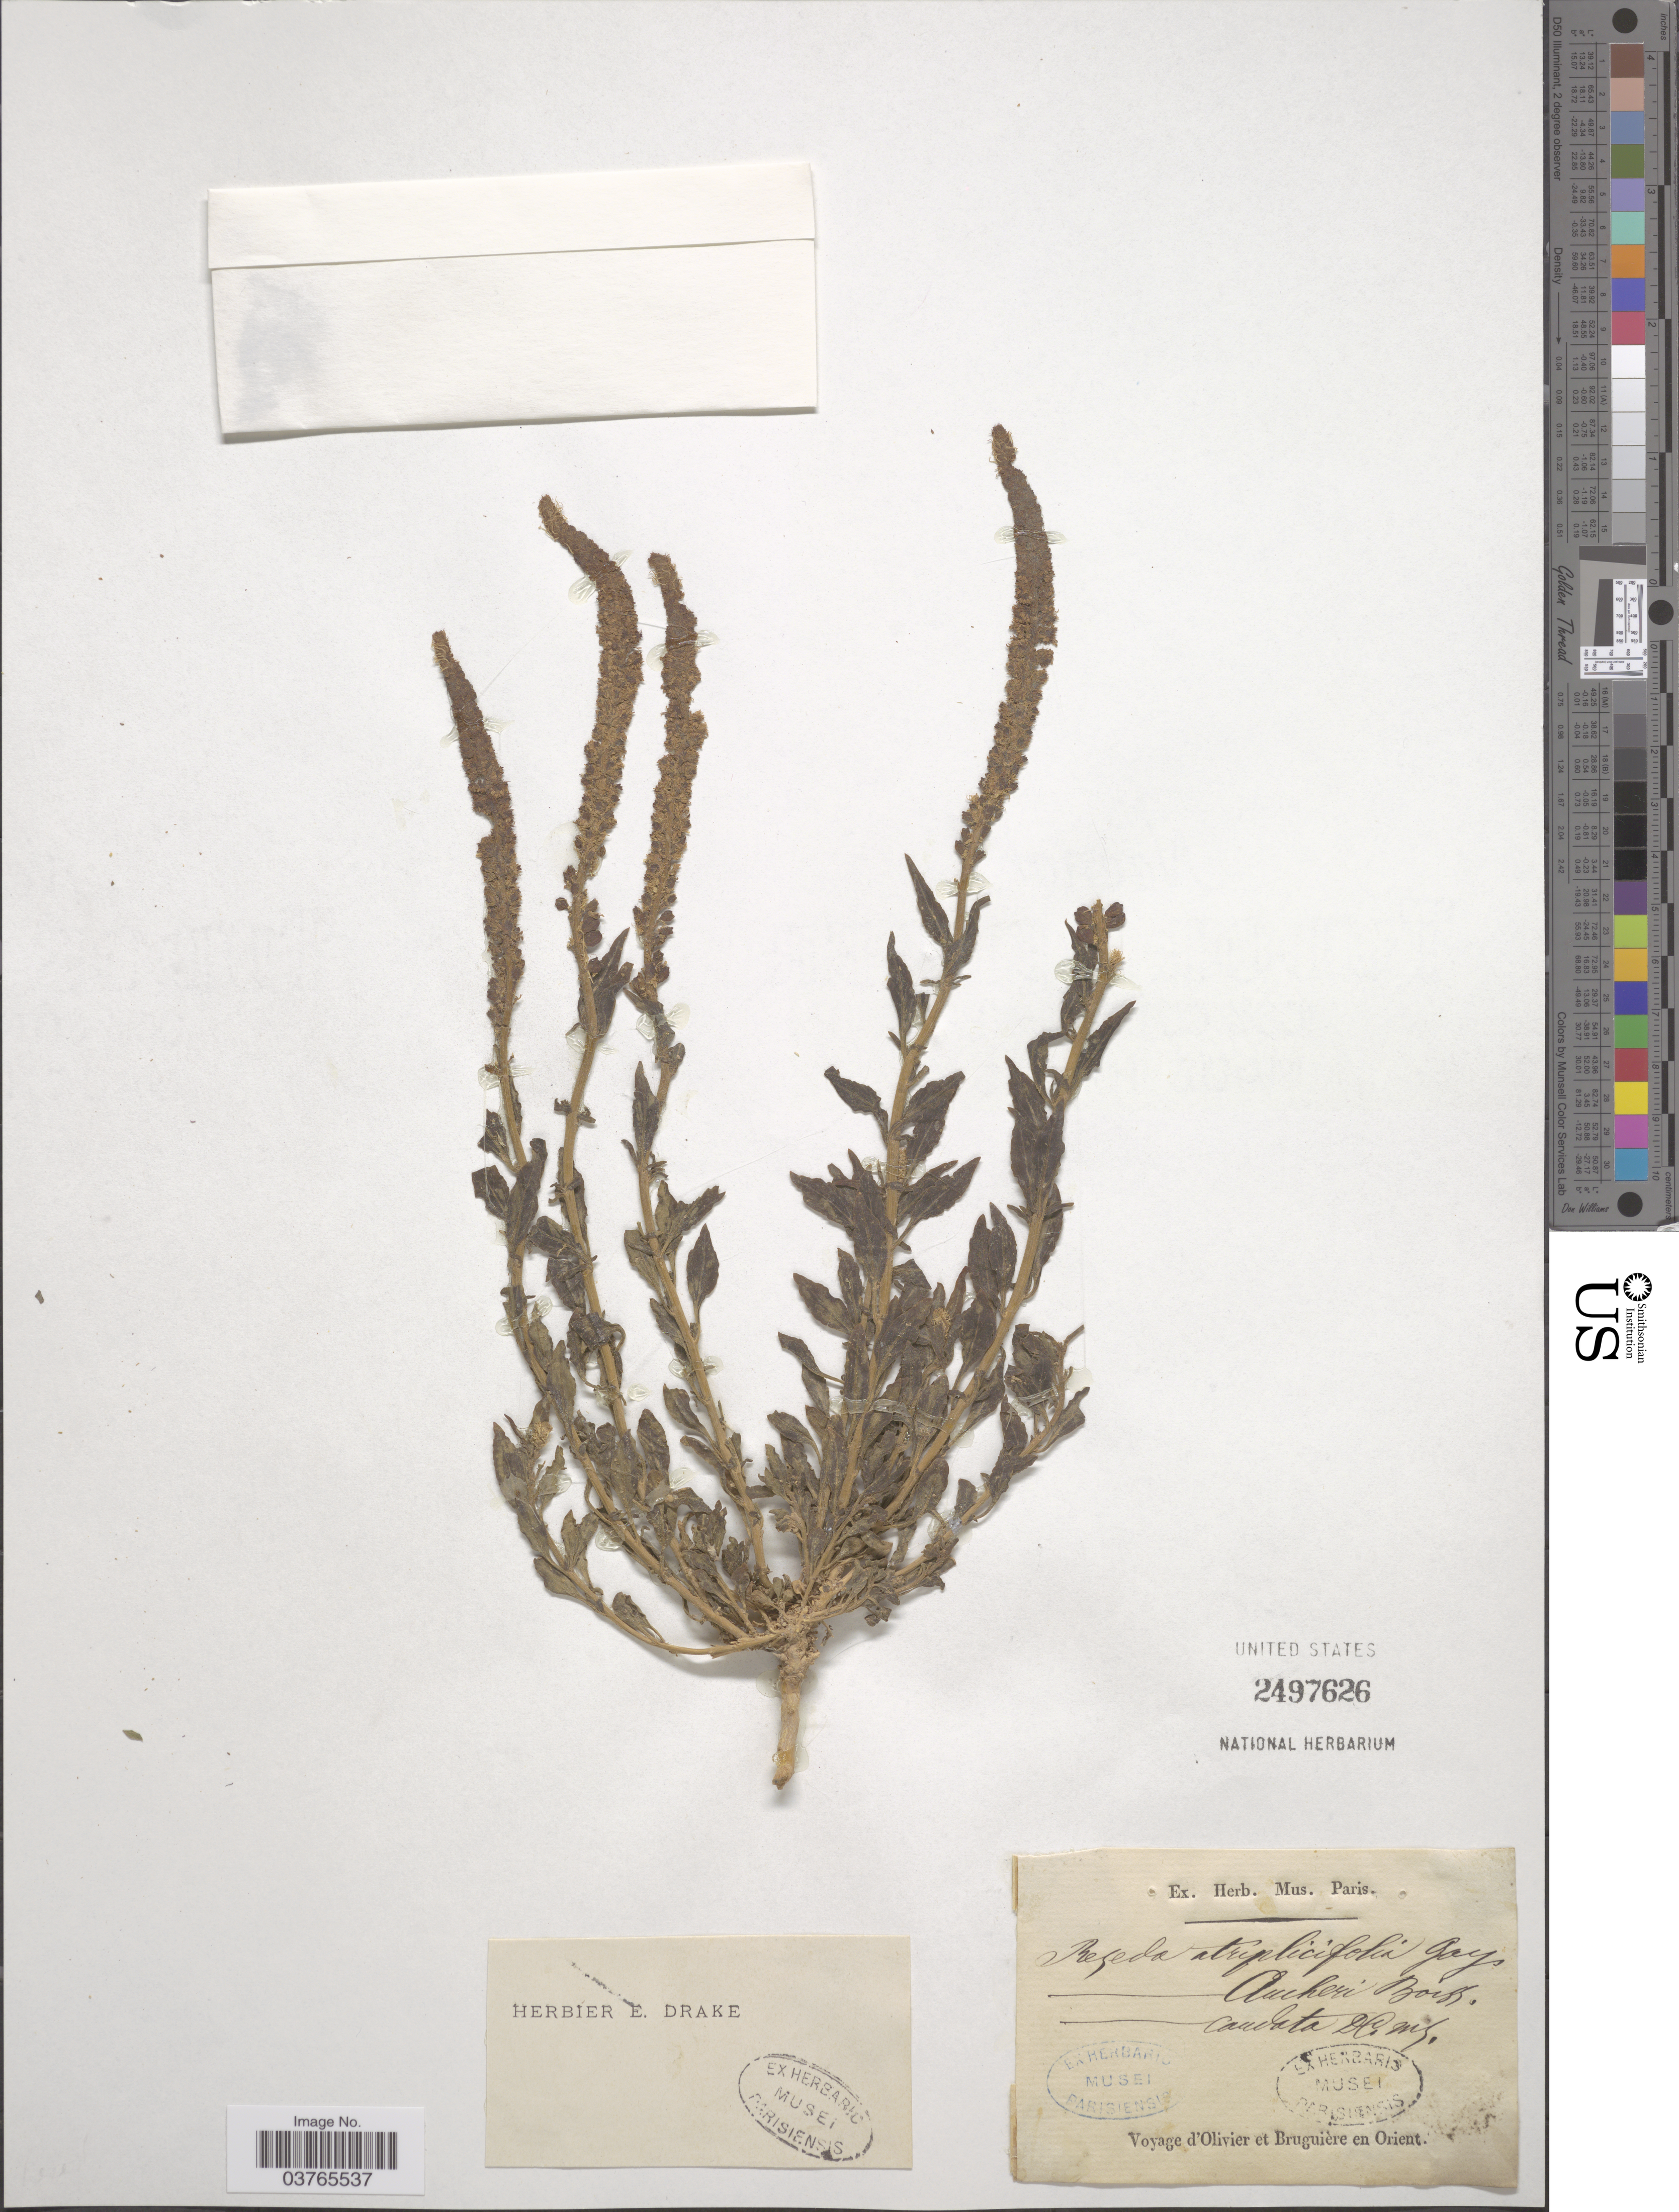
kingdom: Plantae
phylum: Tracheophyta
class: Magnoliopsida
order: Brassicales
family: Resedaceae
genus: Reseda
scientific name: Reseda aucheri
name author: Boiss.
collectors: -. Olivier & Bruguière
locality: Orient.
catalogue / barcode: US 2497626